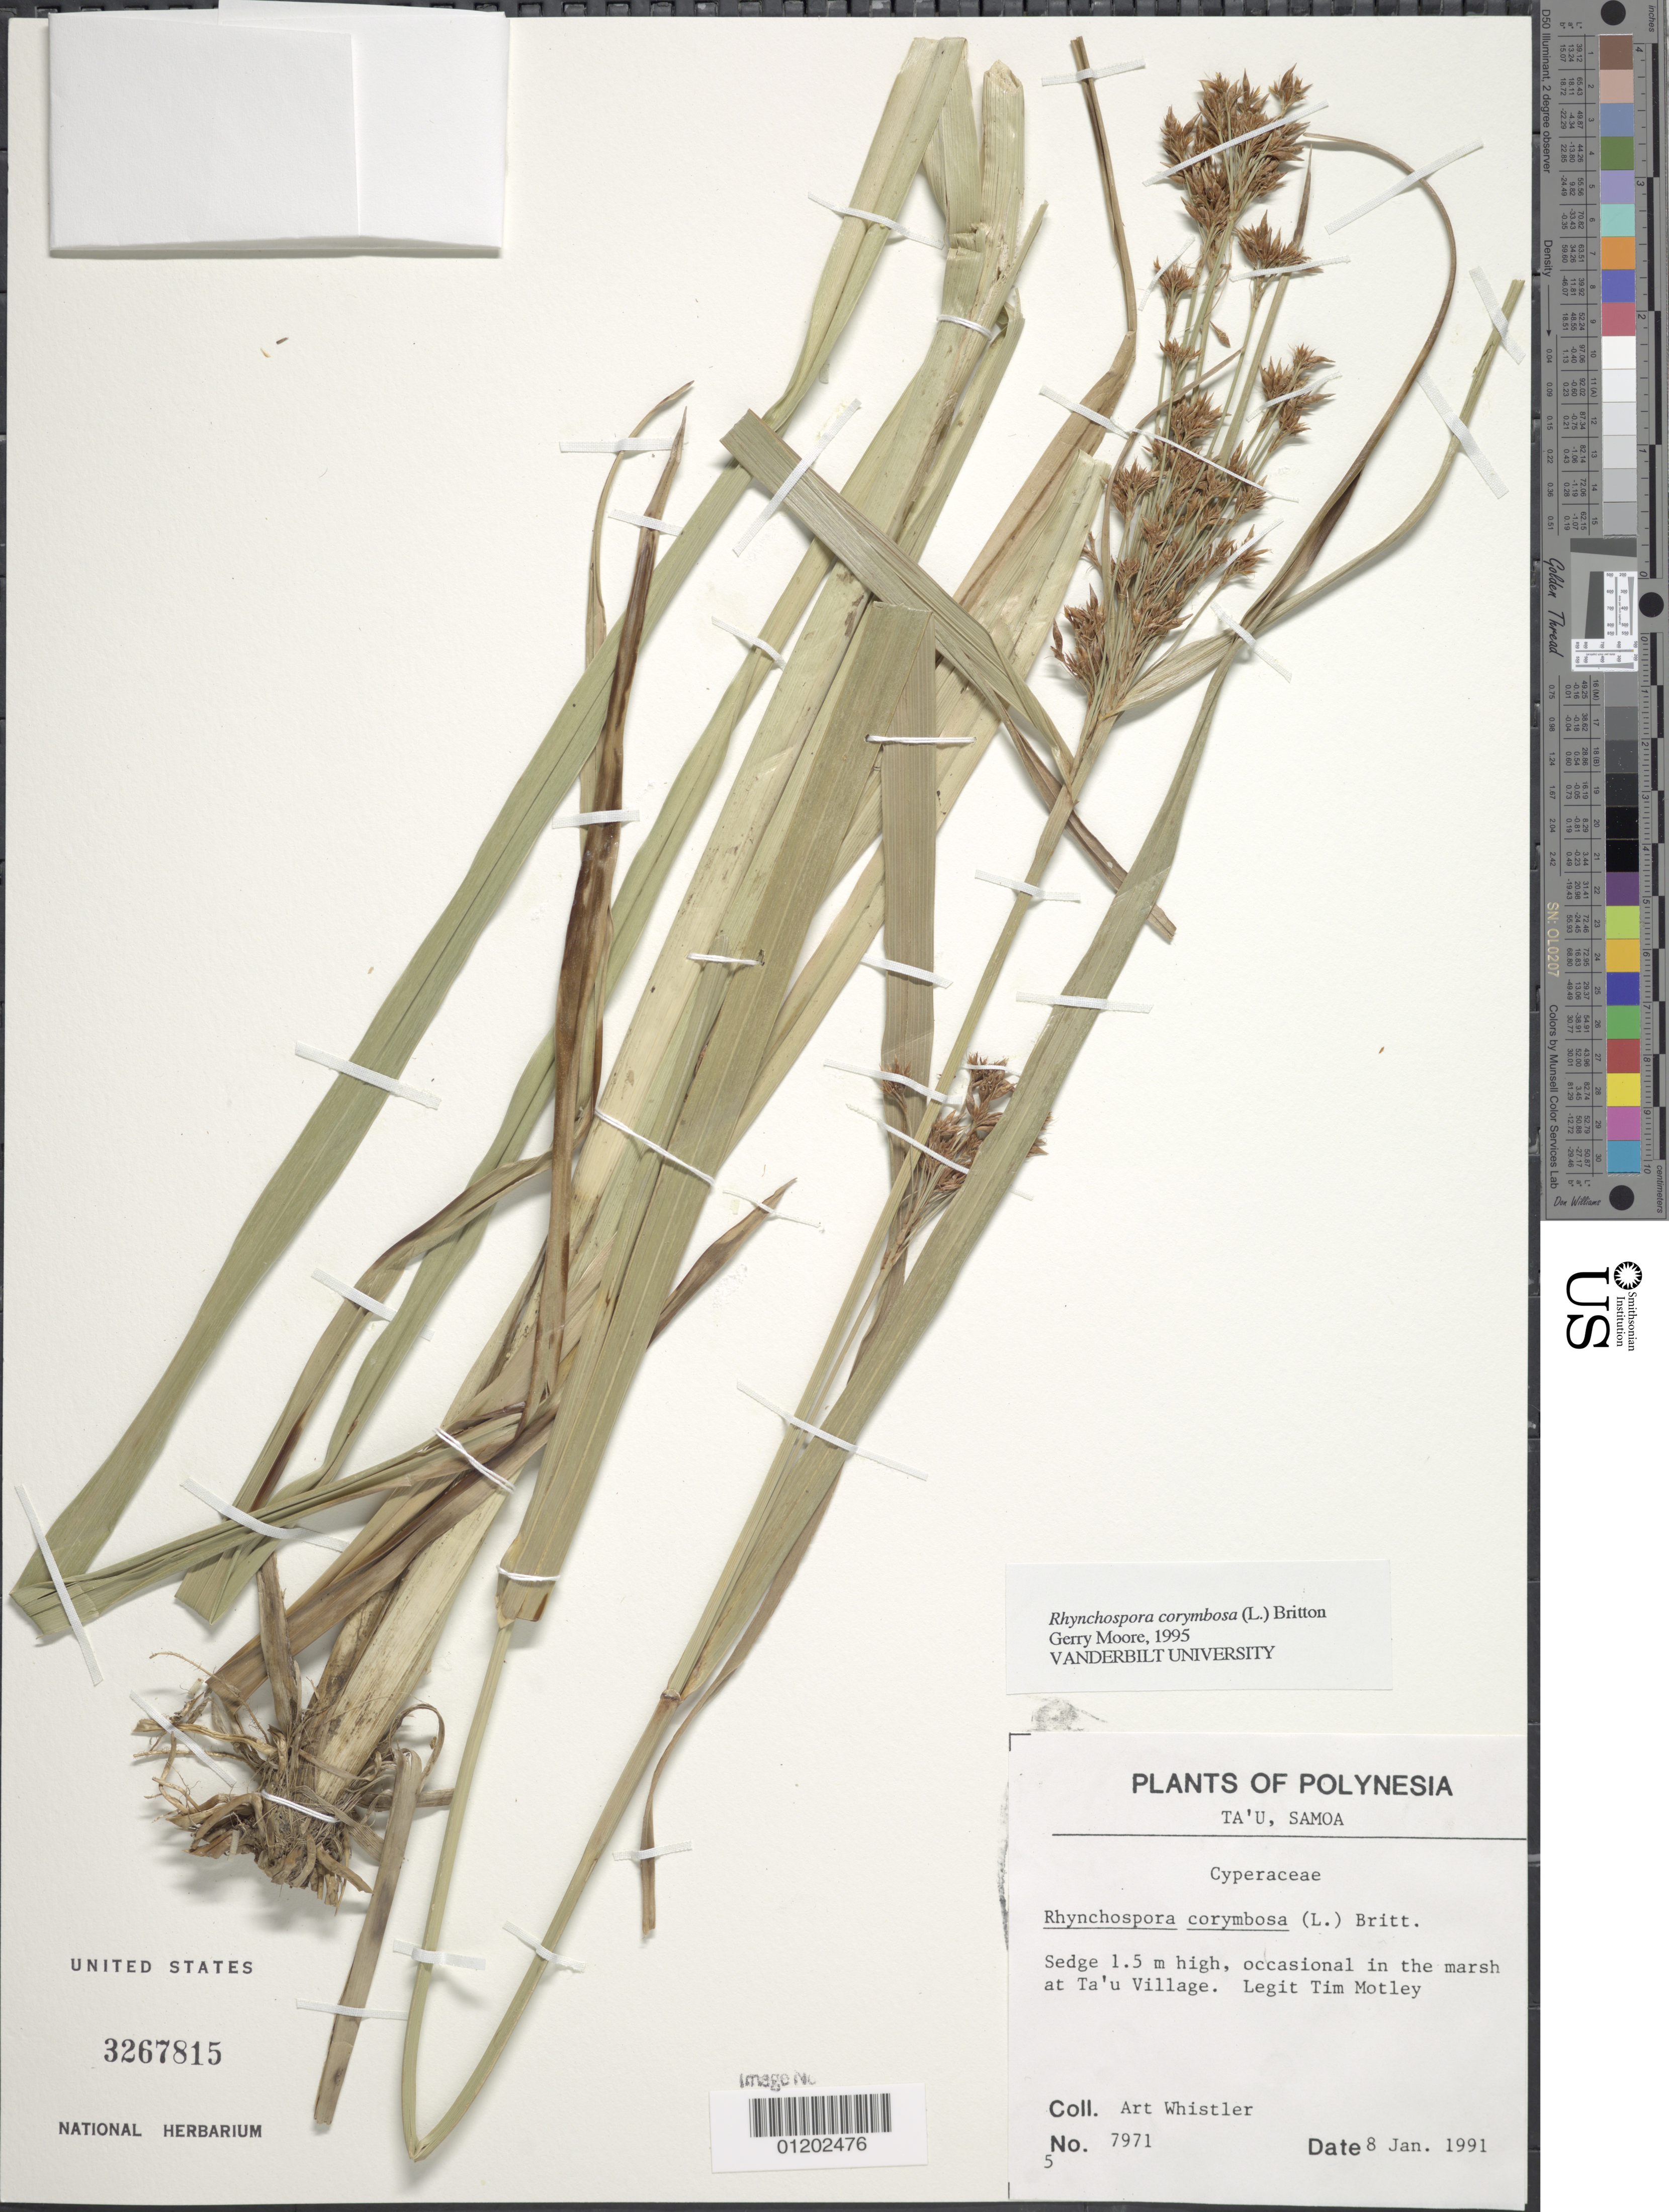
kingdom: Plantae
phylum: Tracheophyta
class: Liliopsida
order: Poales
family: Cyperaceae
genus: Rhynchospora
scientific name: Rhynchospora corymbosa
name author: (L.) Britton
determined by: Moore, G., (VDB), Vanderbilt University Herbarium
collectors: A. Whistler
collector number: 7971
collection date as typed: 08 Jan 1991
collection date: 1991-01-08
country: American Samoa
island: Ta'u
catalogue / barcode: US 3267815